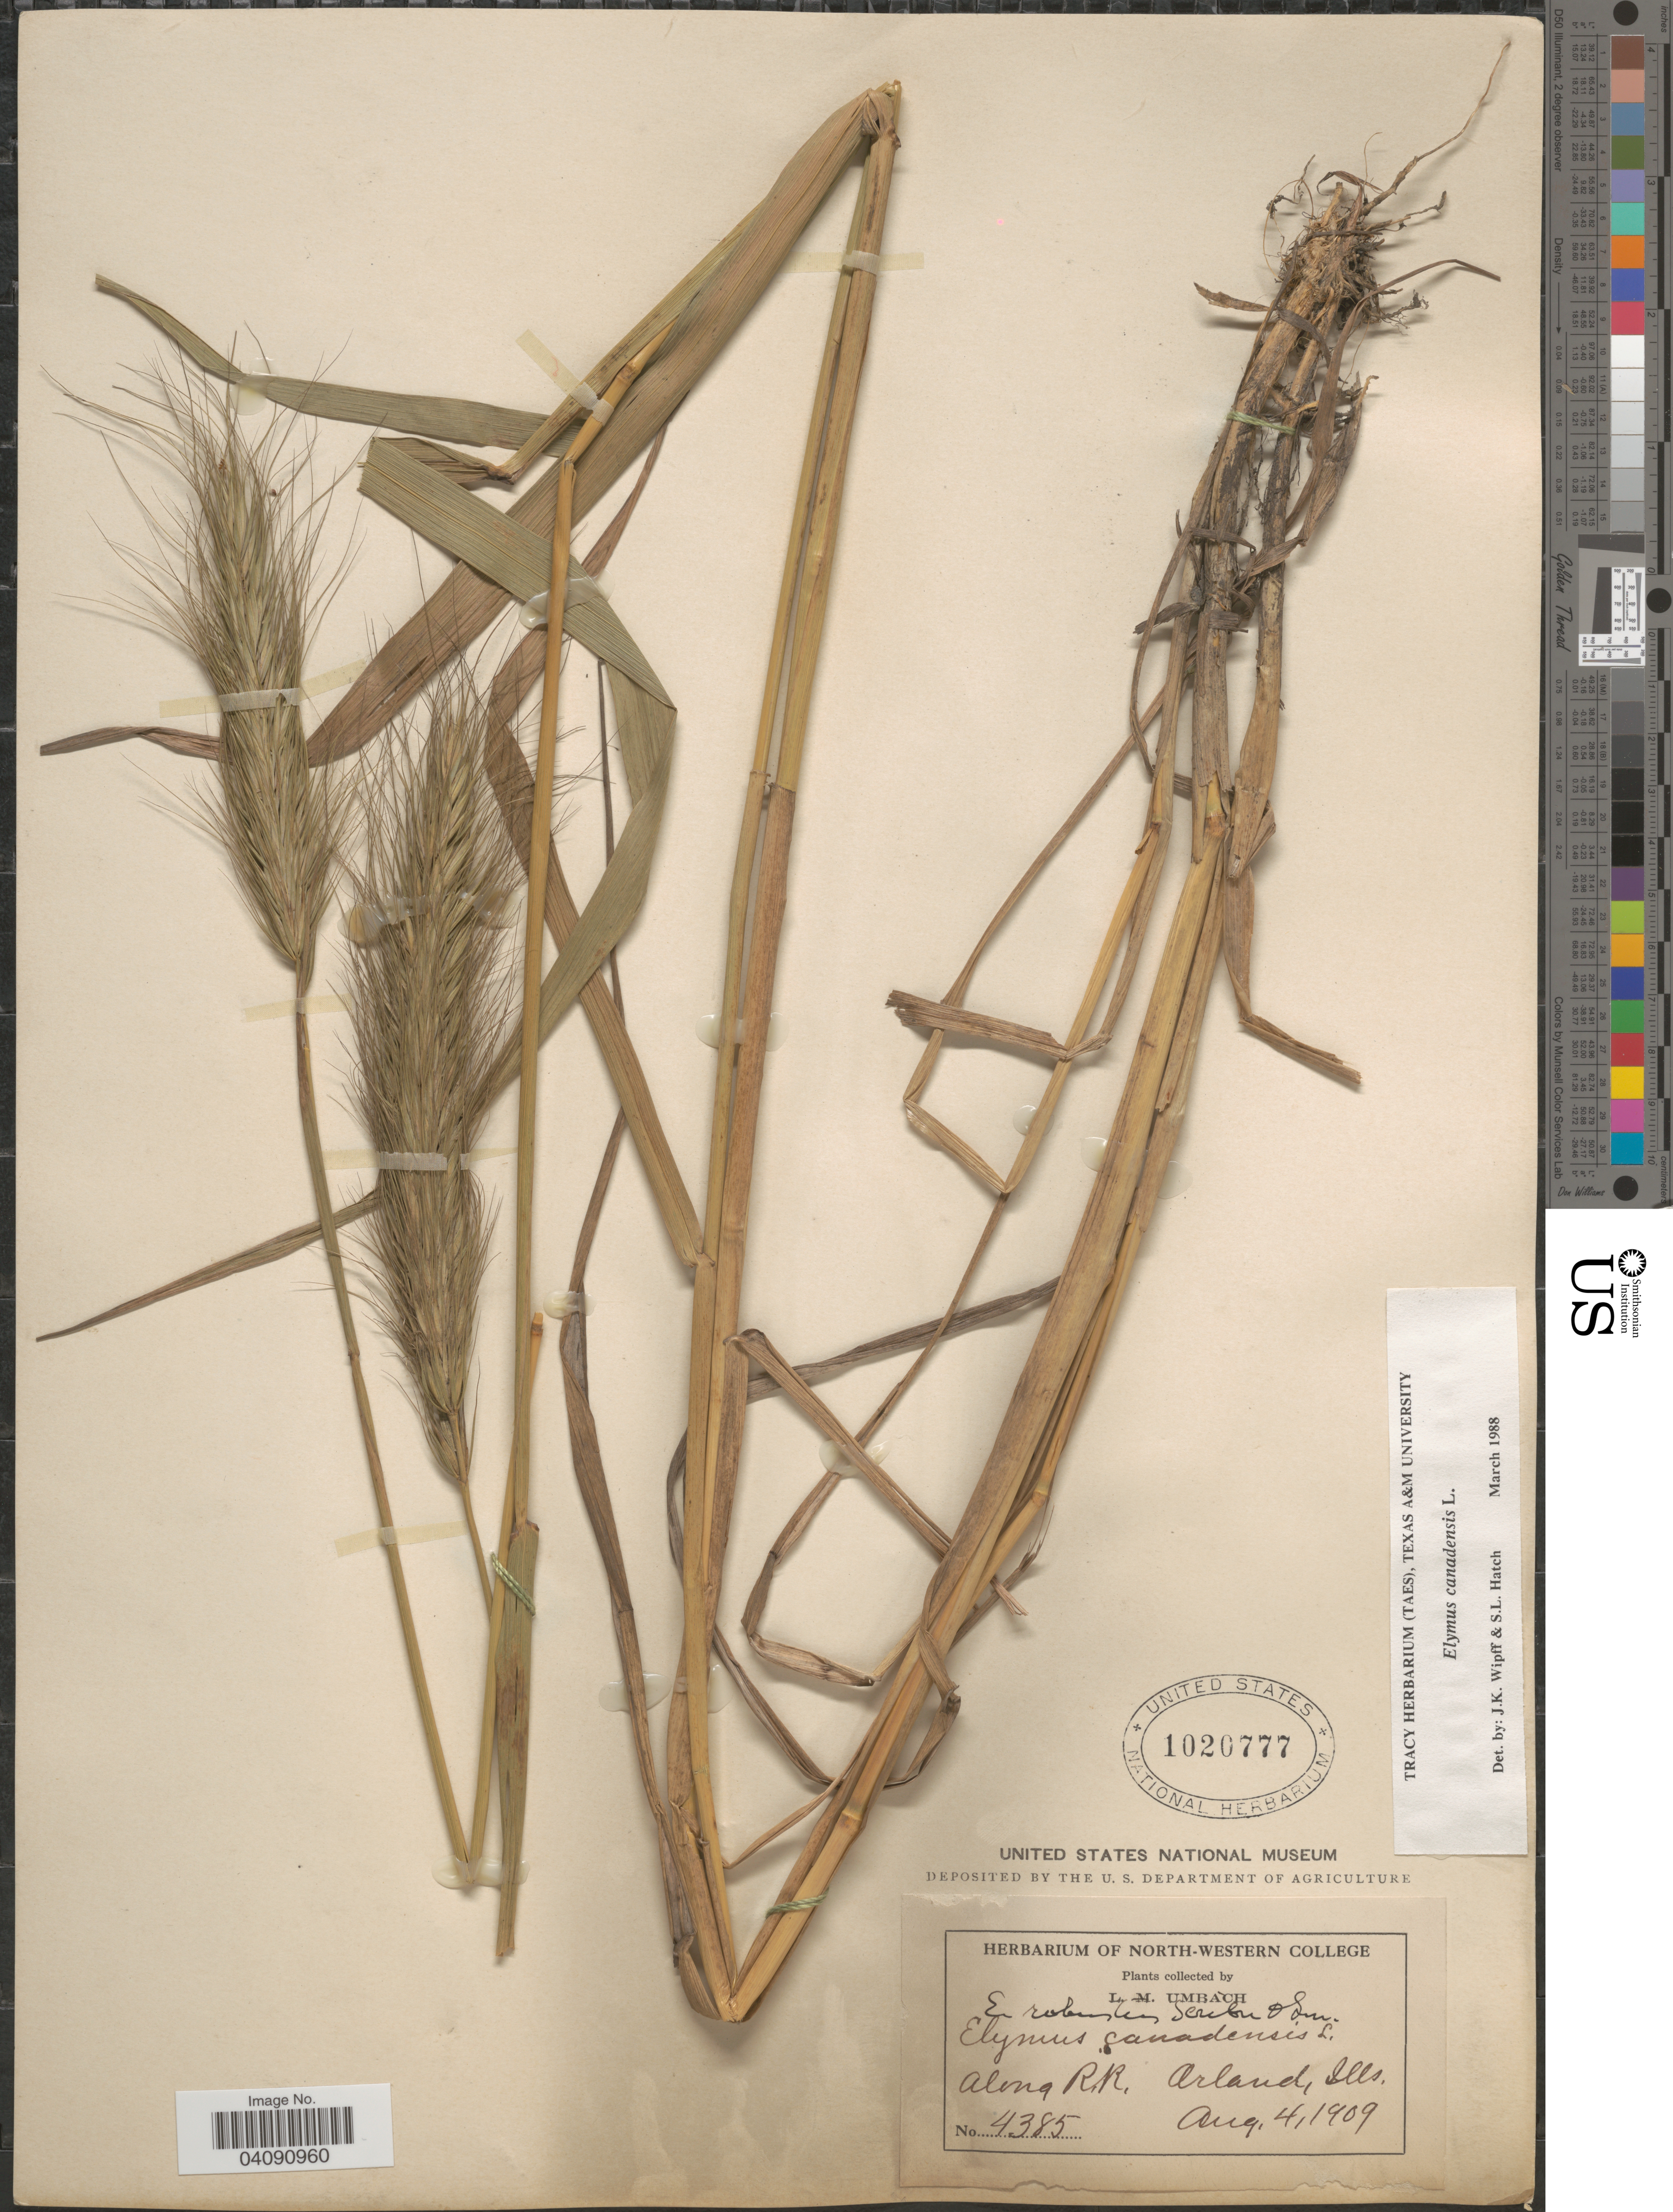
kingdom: Plantae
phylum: Tracheophyta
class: Liliopsida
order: Poales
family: Poaceae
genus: Elymus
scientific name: Elymus canadensis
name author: L.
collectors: L. M. Umbach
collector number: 4385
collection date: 1909-08-04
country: United States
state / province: Illinois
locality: Along R. R. Arland.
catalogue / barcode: US 1020777